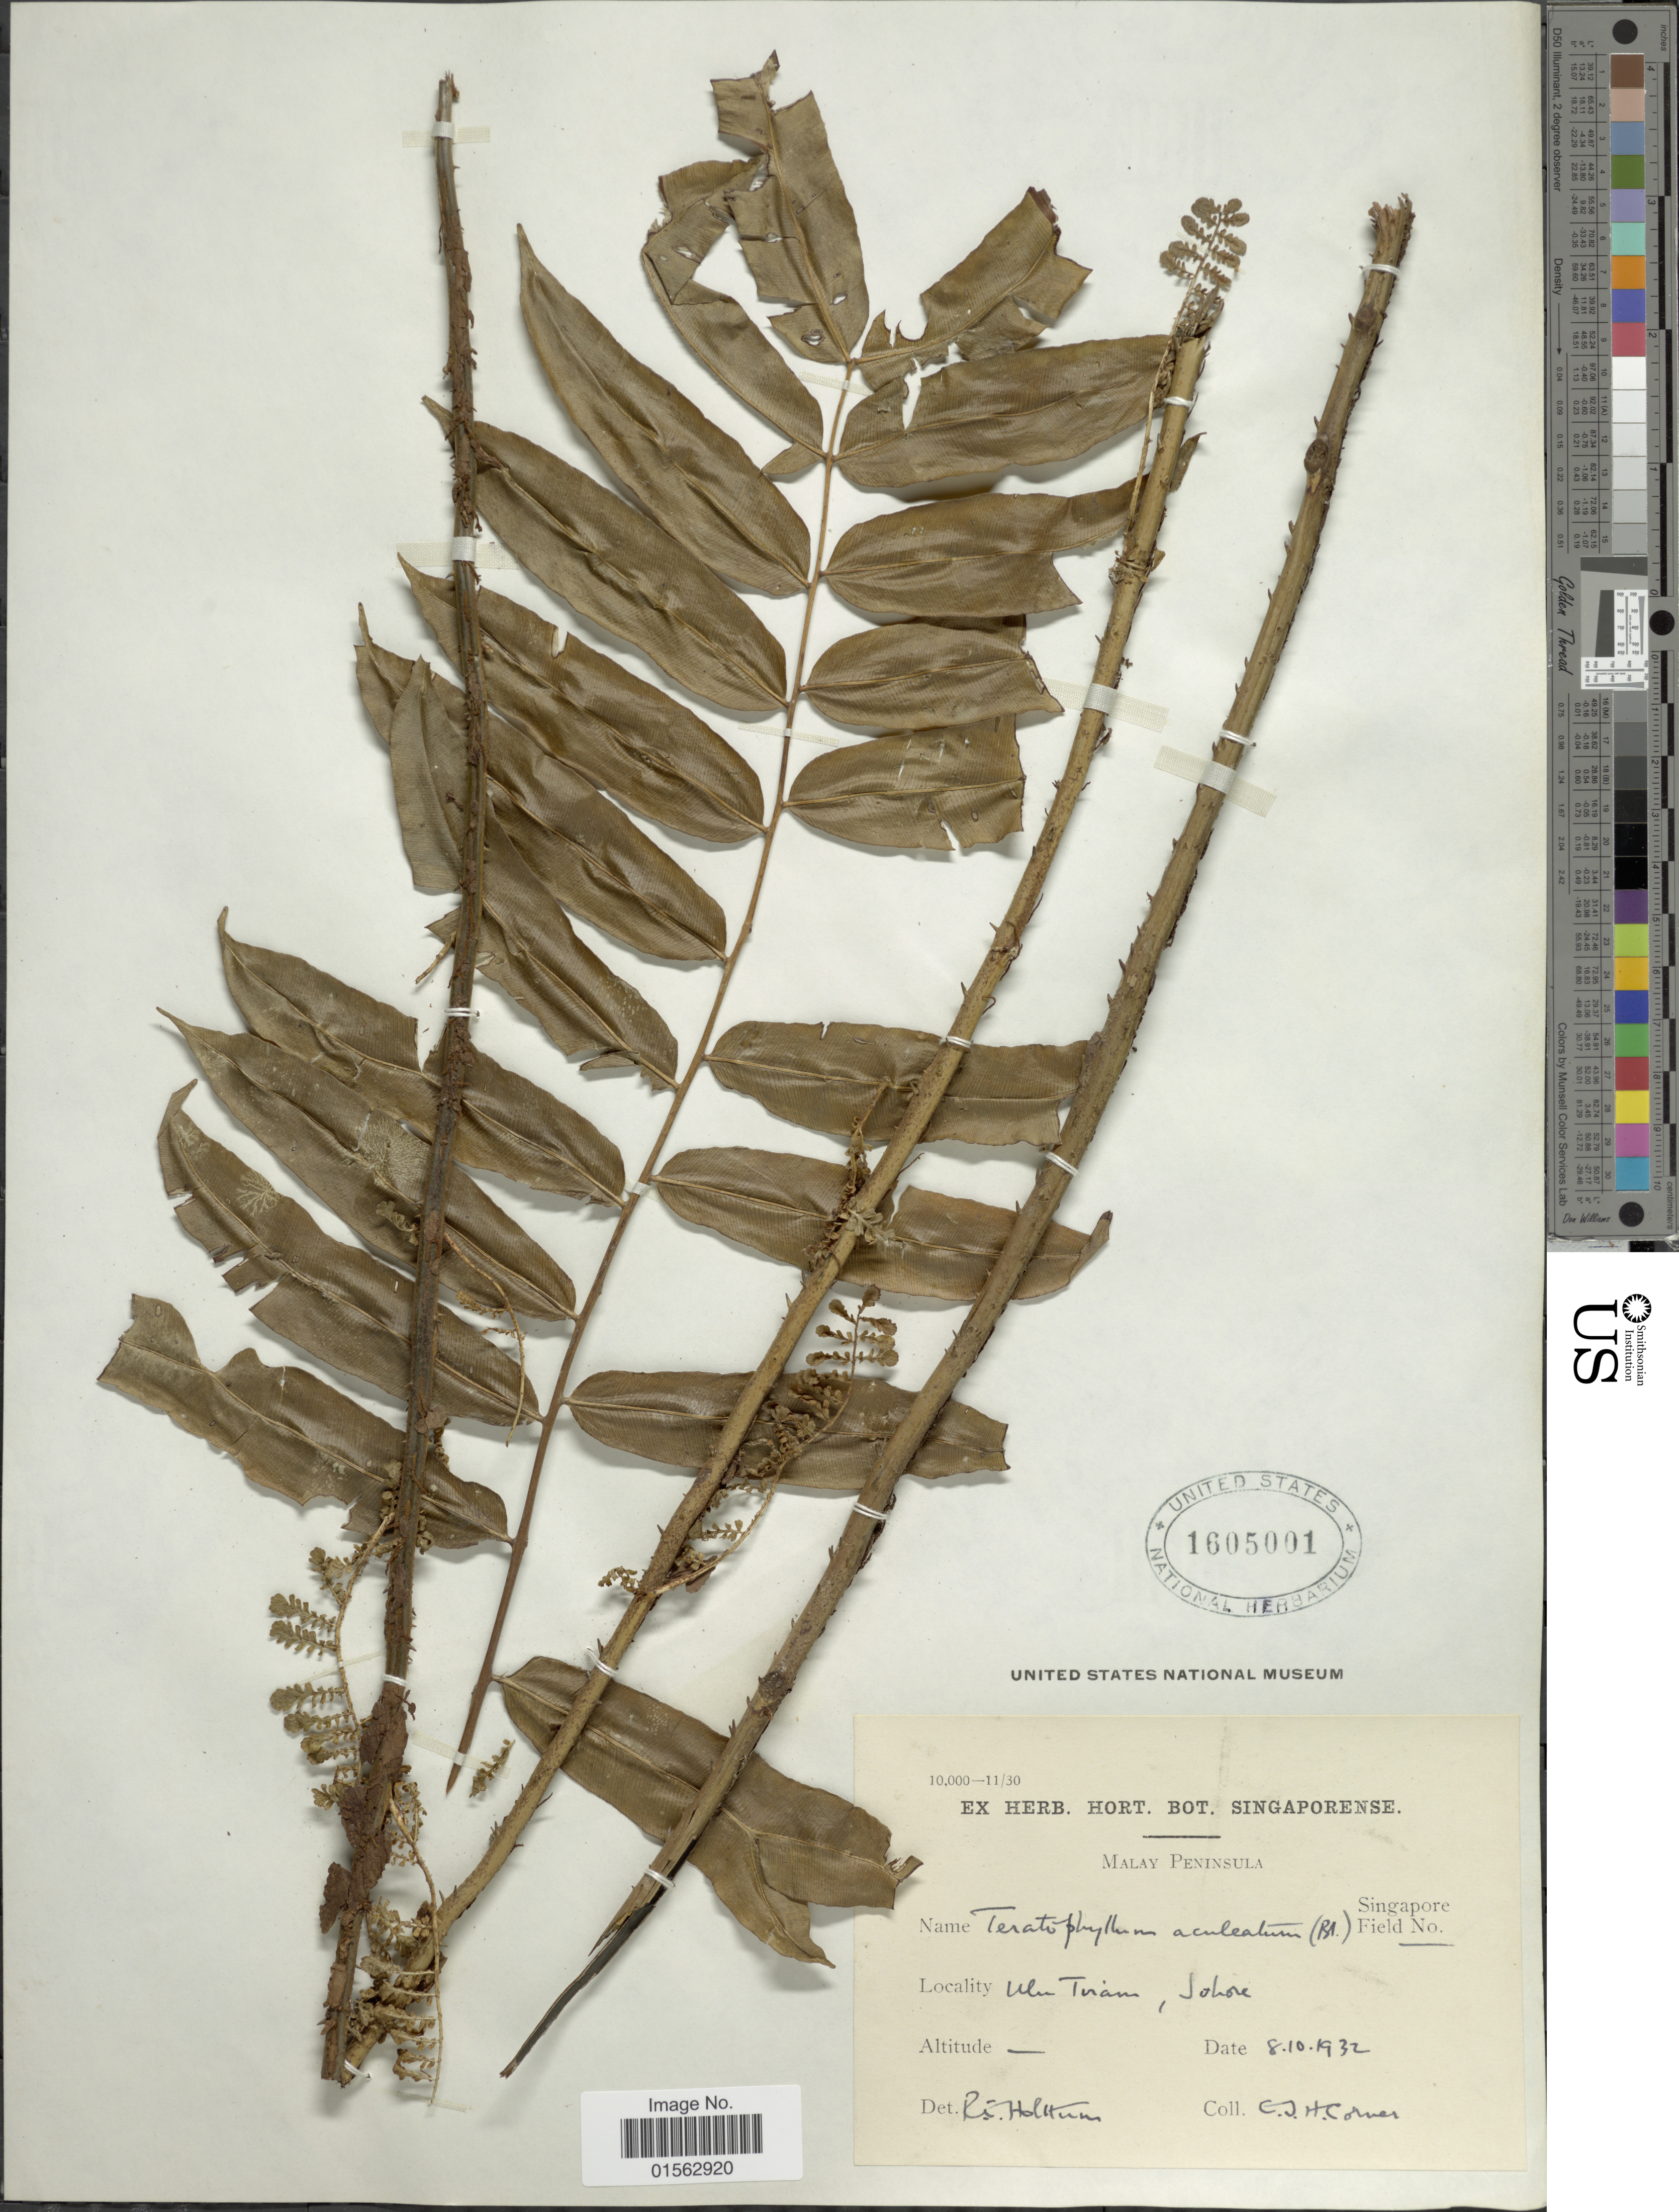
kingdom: Plantae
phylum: Tracheophyta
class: Polypodiopsida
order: Polypodiales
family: Dryopteridaceae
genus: Teratophyllum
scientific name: Teratophyllum aculeatum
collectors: E. Corner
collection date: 1932-10-08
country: Malaysia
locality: Malay Peninsula, Ulu Tiram, Tohore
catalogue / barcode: US 1605001